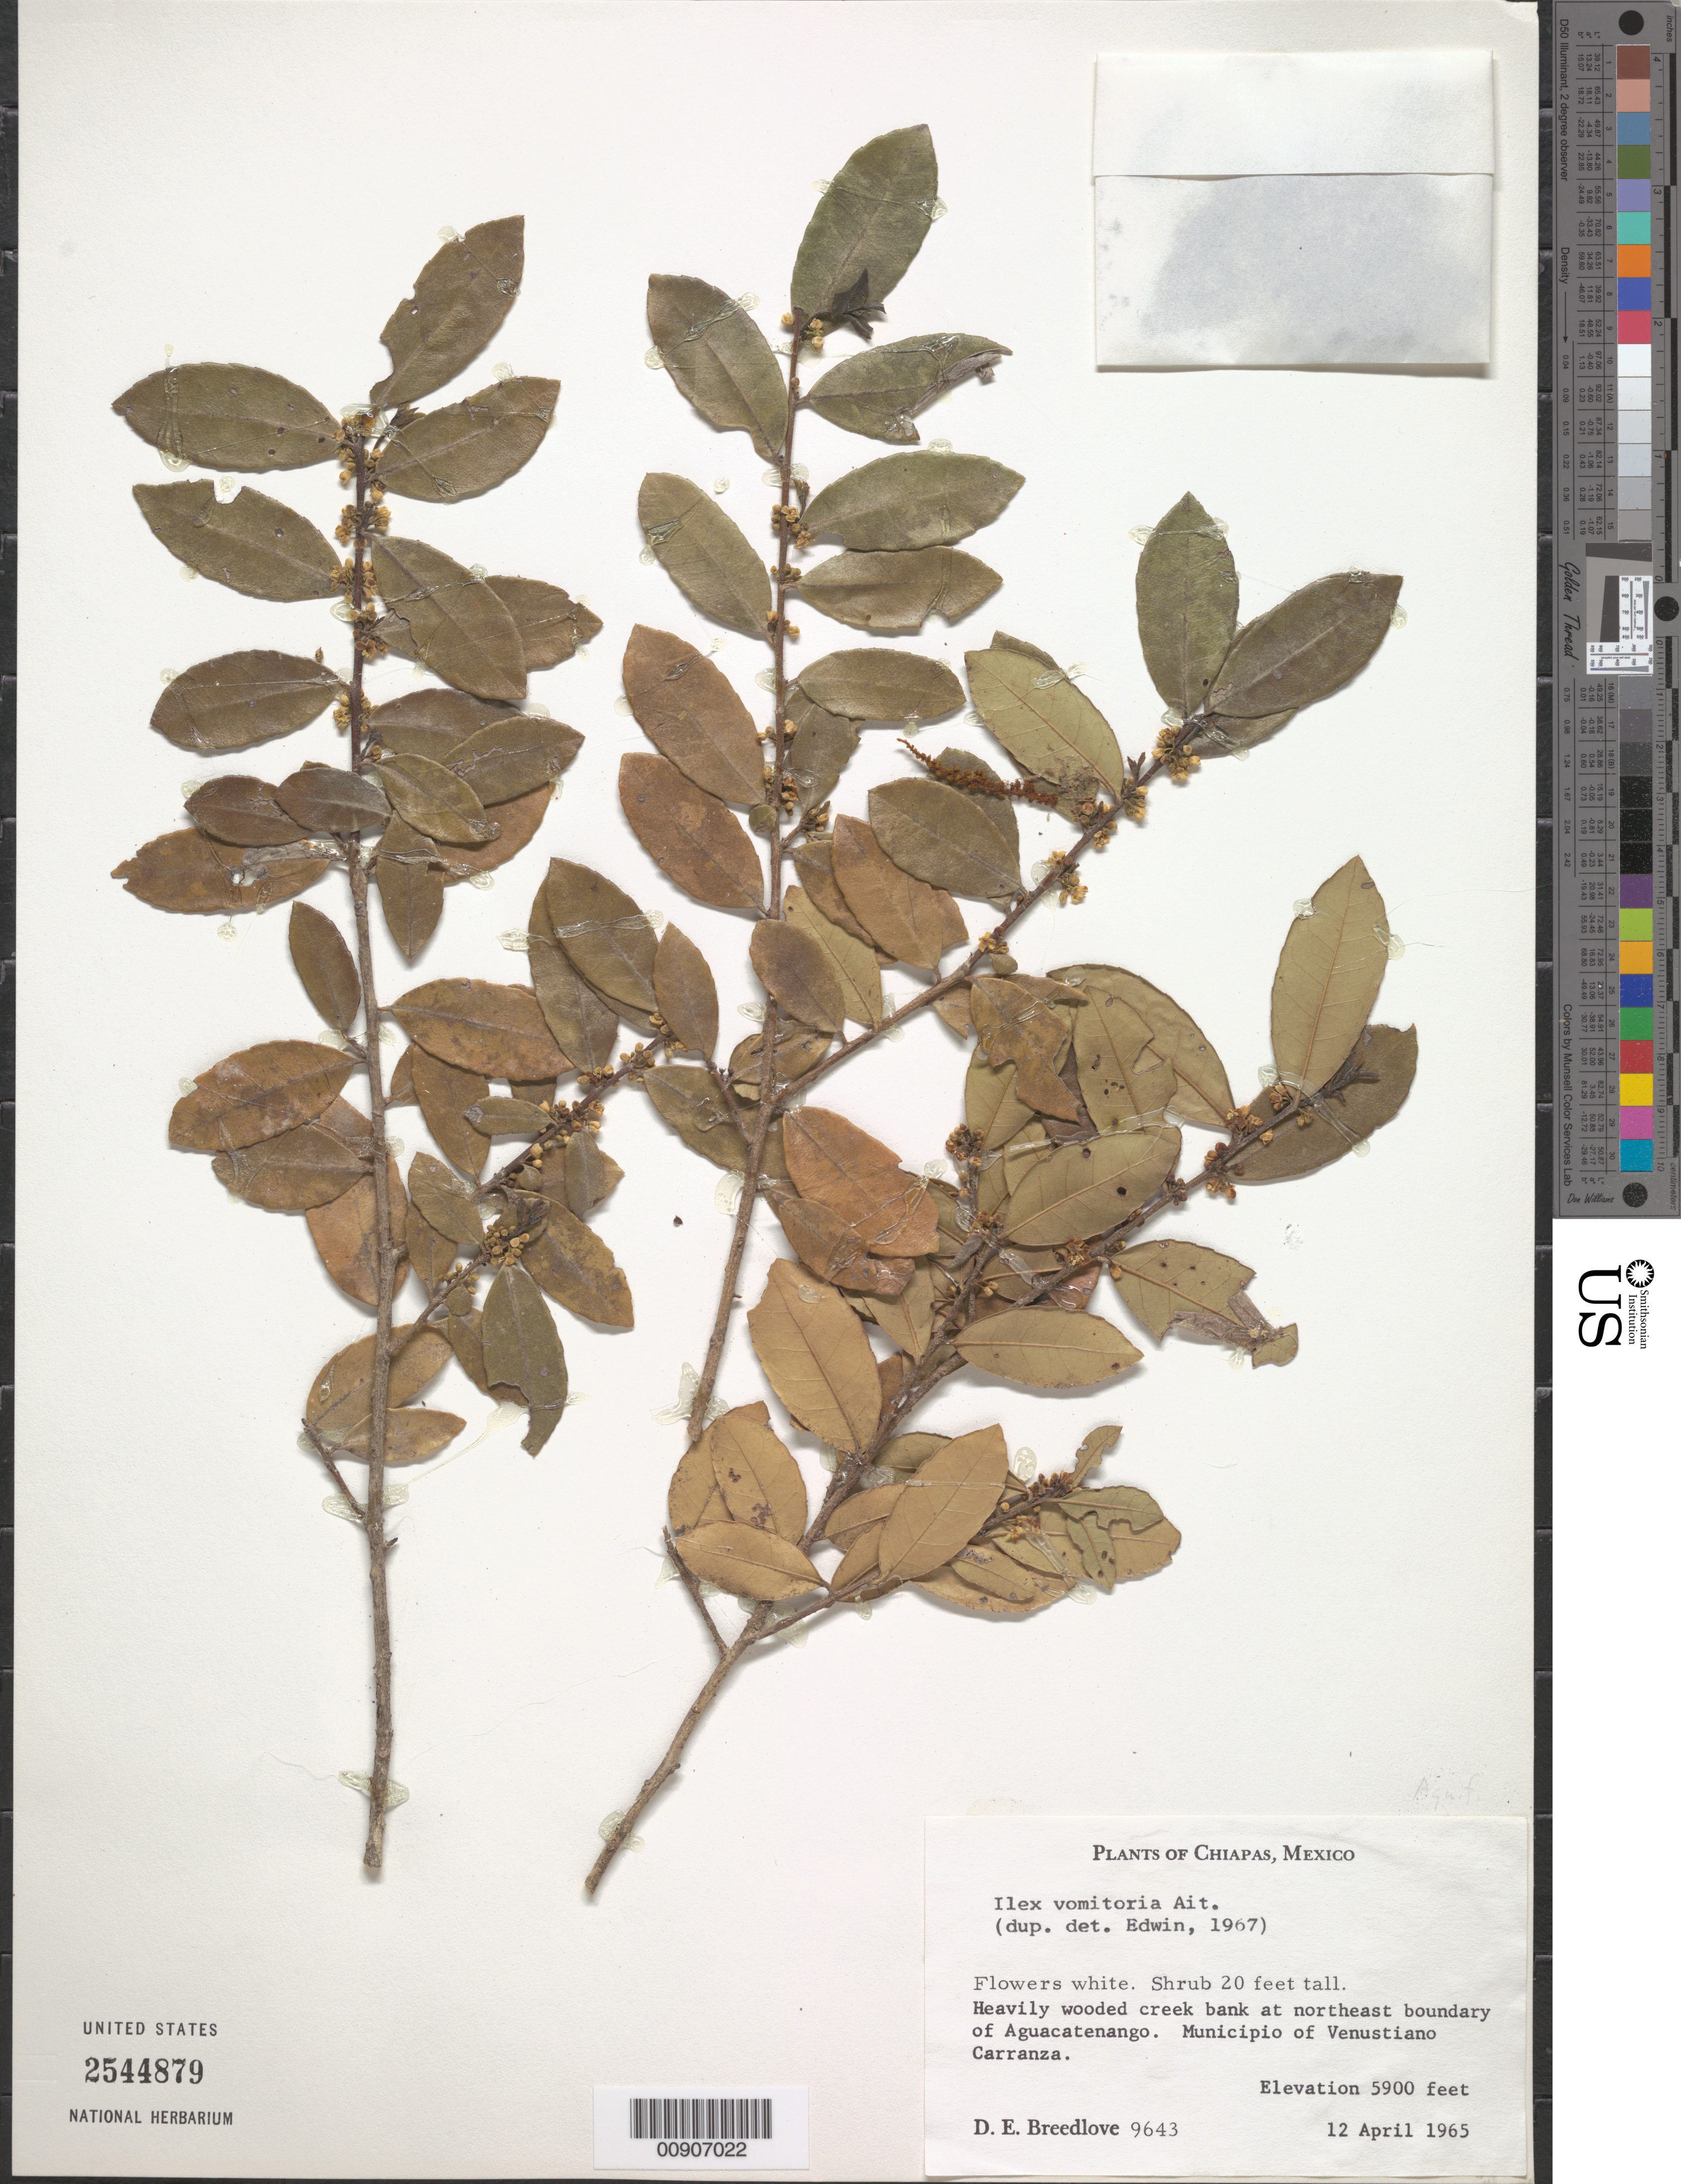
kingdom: Plantae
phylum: Tracheophyta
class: Magnoliopsida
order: Aquifoliales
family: Aquifoliaceae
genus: Ilex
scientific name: Ilex vomitoria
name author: Aiton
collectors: D. E. Breedlove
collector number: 9643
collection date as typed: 12 Apr 1965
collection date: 1965-04-12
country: Mexico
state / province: Chiapas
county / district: Venustiano Carranza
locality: Creek bank at northeast boundary of Aguacatenango. Municipio of Venustiano Carranza, Chiapas.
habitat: Heavily wooded creek bank.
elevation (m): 1798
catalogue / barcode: US 2544879